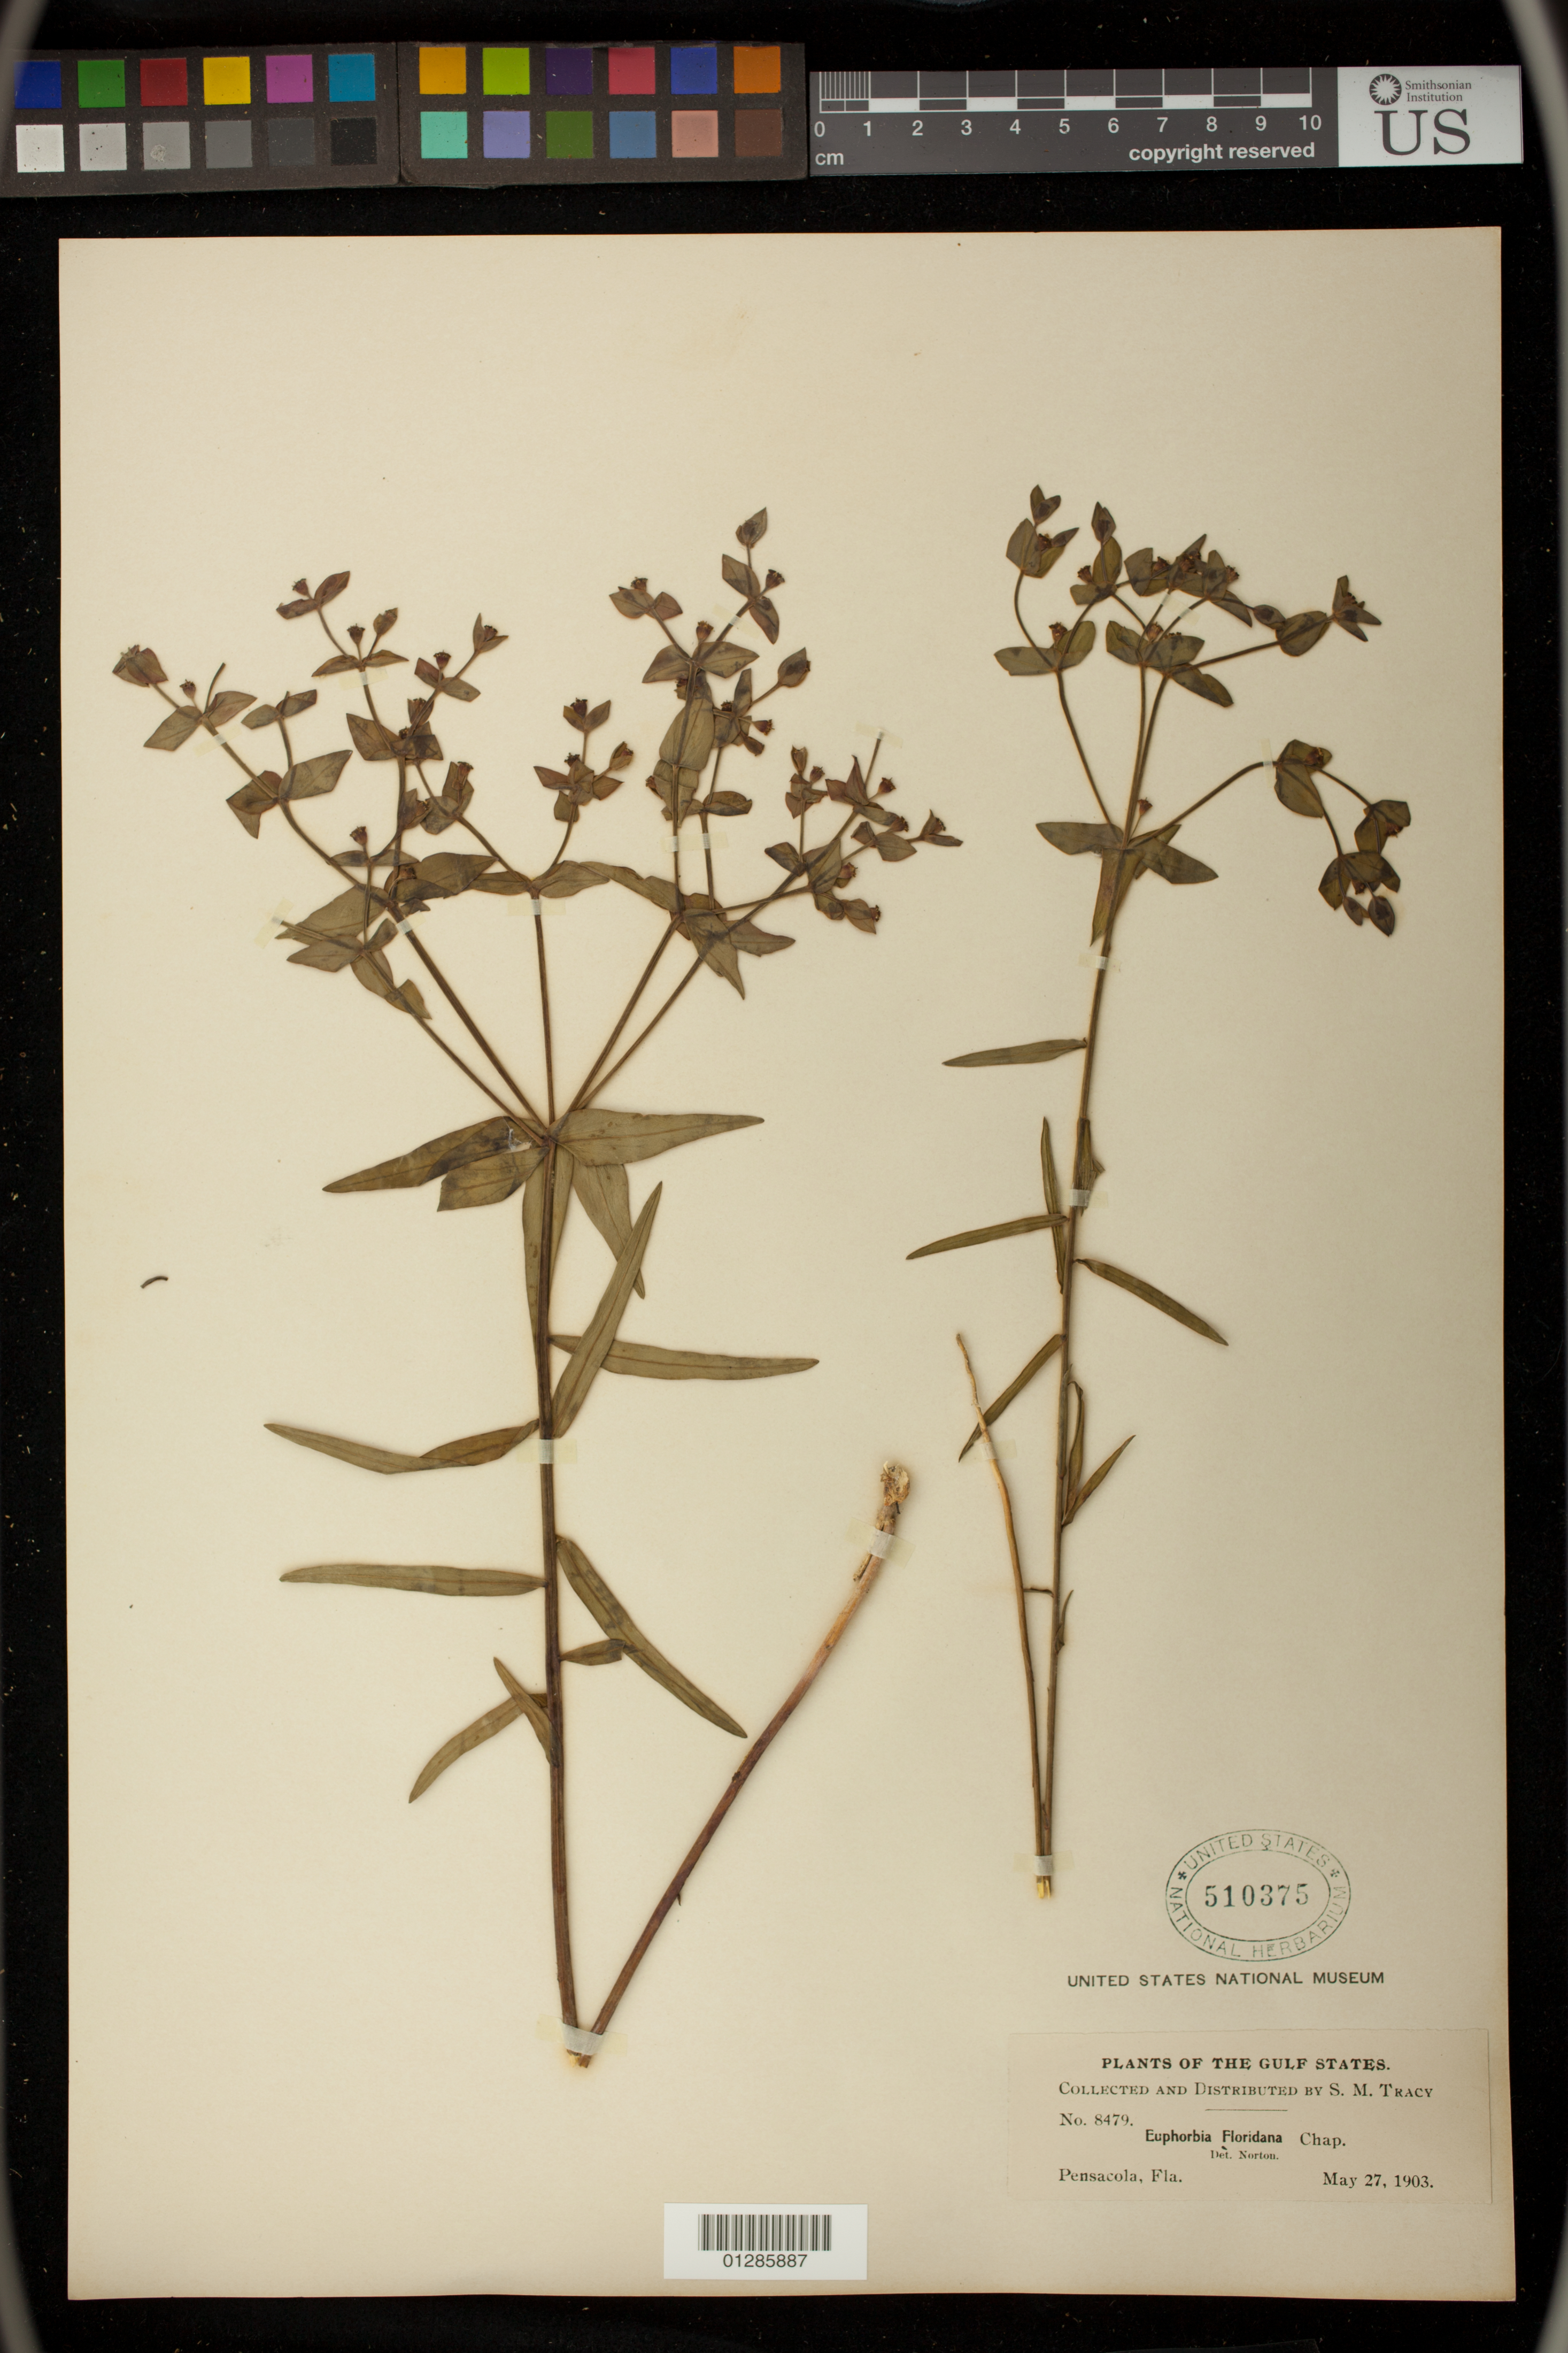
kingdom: Plantae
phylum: Tracheophyta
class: Magnoliopsida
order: Malpighiales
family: Euphorbiaceae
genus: Euphorbia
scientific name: Euphorbia floridana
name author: Chapm.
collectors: S. M. Tracy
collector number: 8479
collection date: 1903-05-27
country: United States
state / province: Florida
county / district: Escambia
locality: Pensacola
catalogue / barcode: US 510375